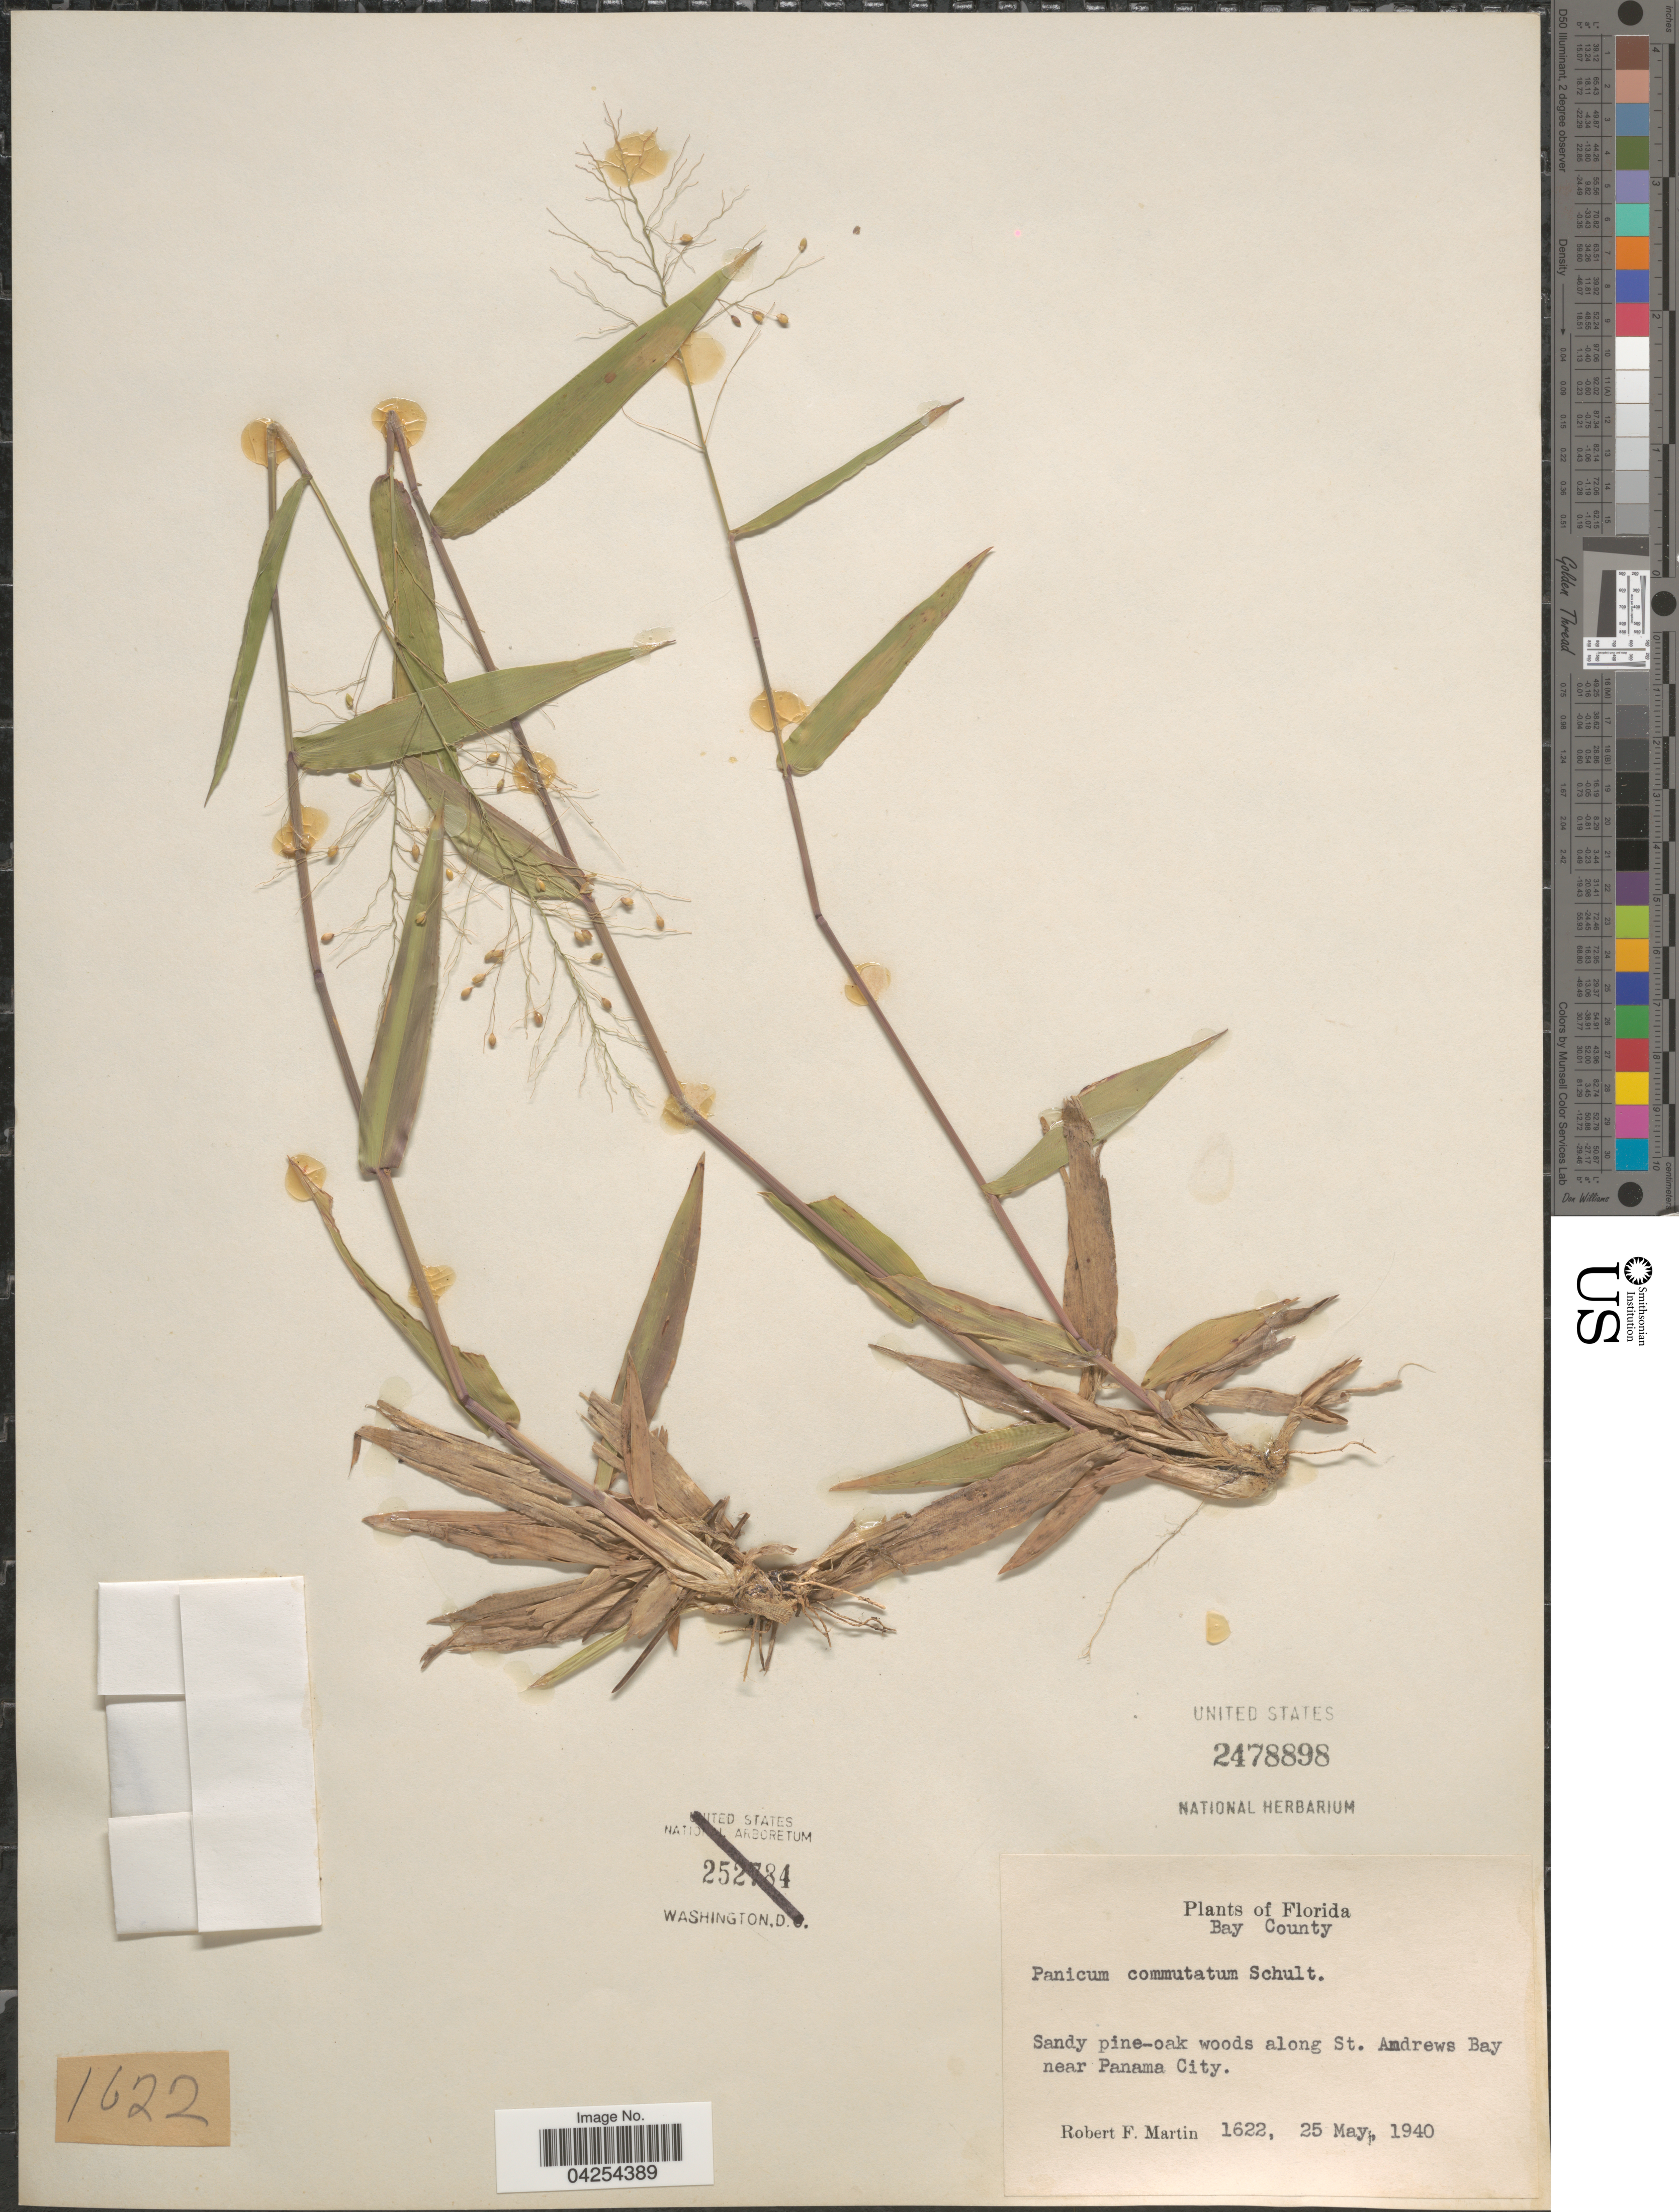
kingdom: Plantae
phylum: Tracheophyta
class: Liliopsida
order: Poales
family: Poaceae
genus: Dichanthelium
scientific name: Dichanthelium commutatum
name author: (Schult.) Gould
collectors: R. F. Martin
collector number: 1622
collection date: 1940-05-25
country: United States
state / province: Florida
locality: Bay County. Sandy pine-oak woods along St. andrews Bay near Panama City.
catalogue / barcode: US 2478898